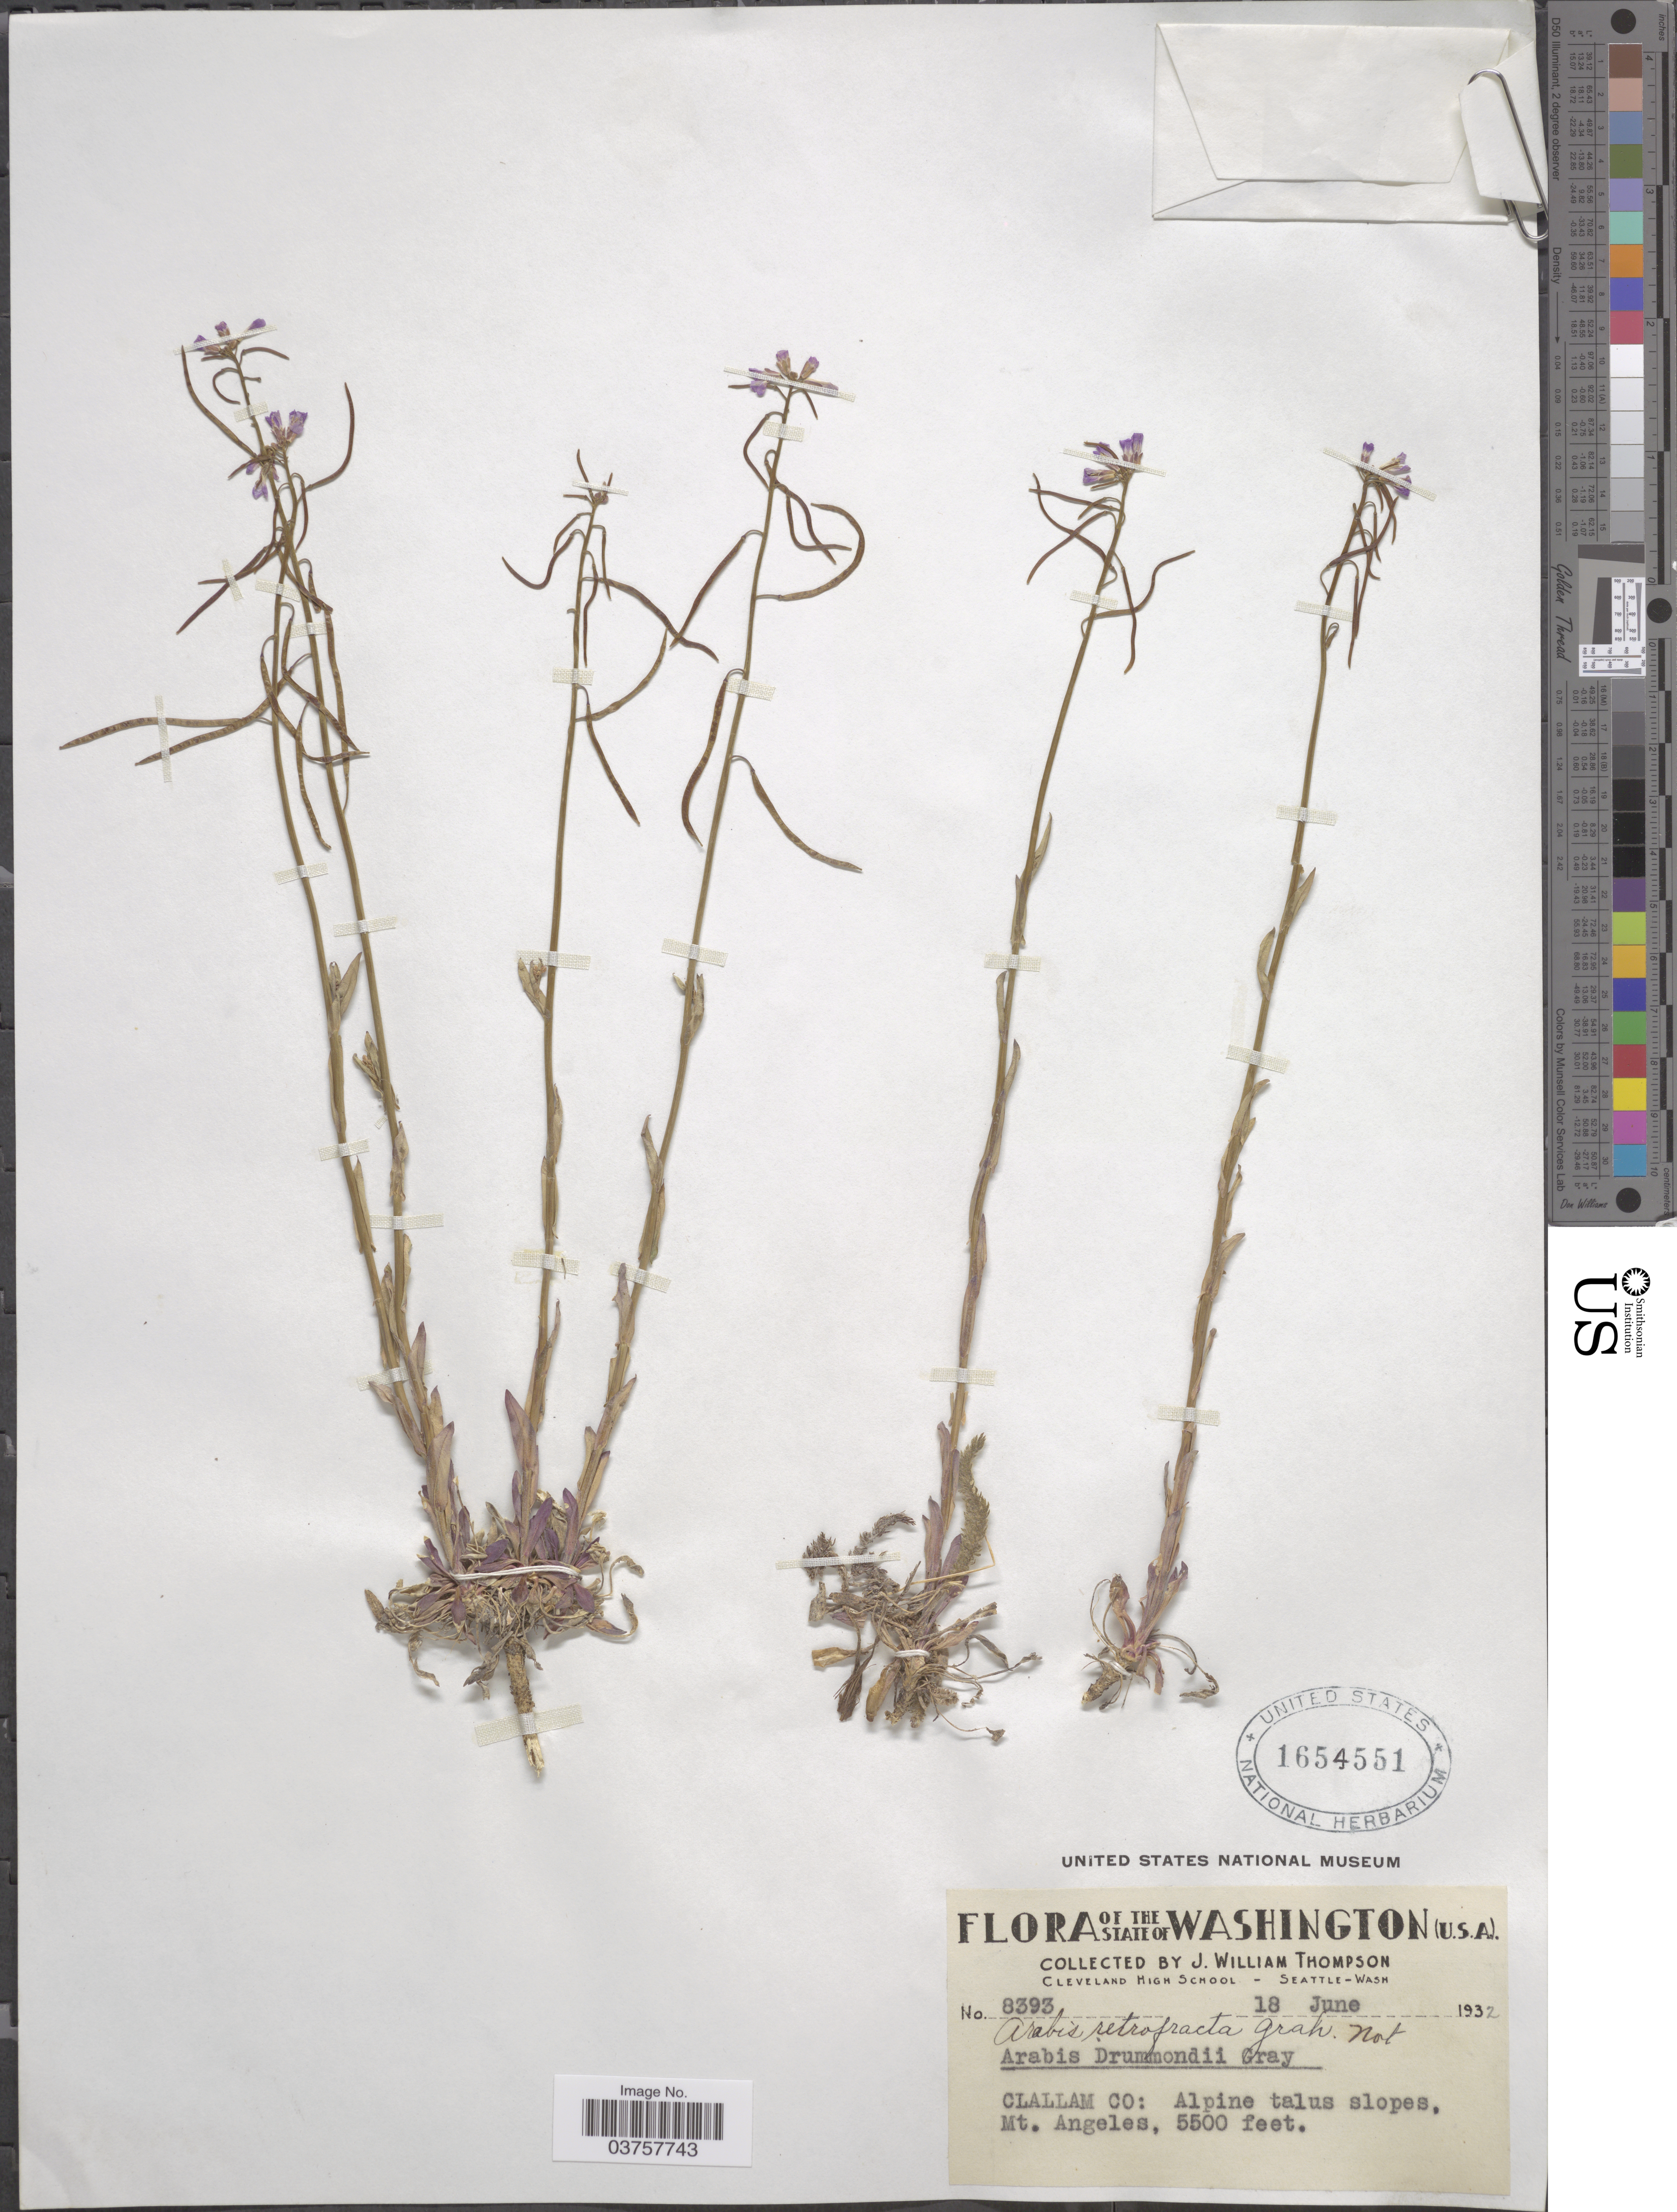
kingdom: Plantae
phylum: Tracheophyta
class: Magnoliopsida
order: Brassicales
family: Brassicaceae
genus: Arabis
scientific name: Arabis holboellii var. retrofracta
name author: Rydb.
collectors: J. W. Thompson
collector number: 8393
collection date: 1932-06-18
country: United States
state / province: Washington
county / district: Clallam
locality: Clallam Co: Alpine talus slopes, Mt. Angeles.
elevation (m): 1676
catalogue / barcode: US 1654551